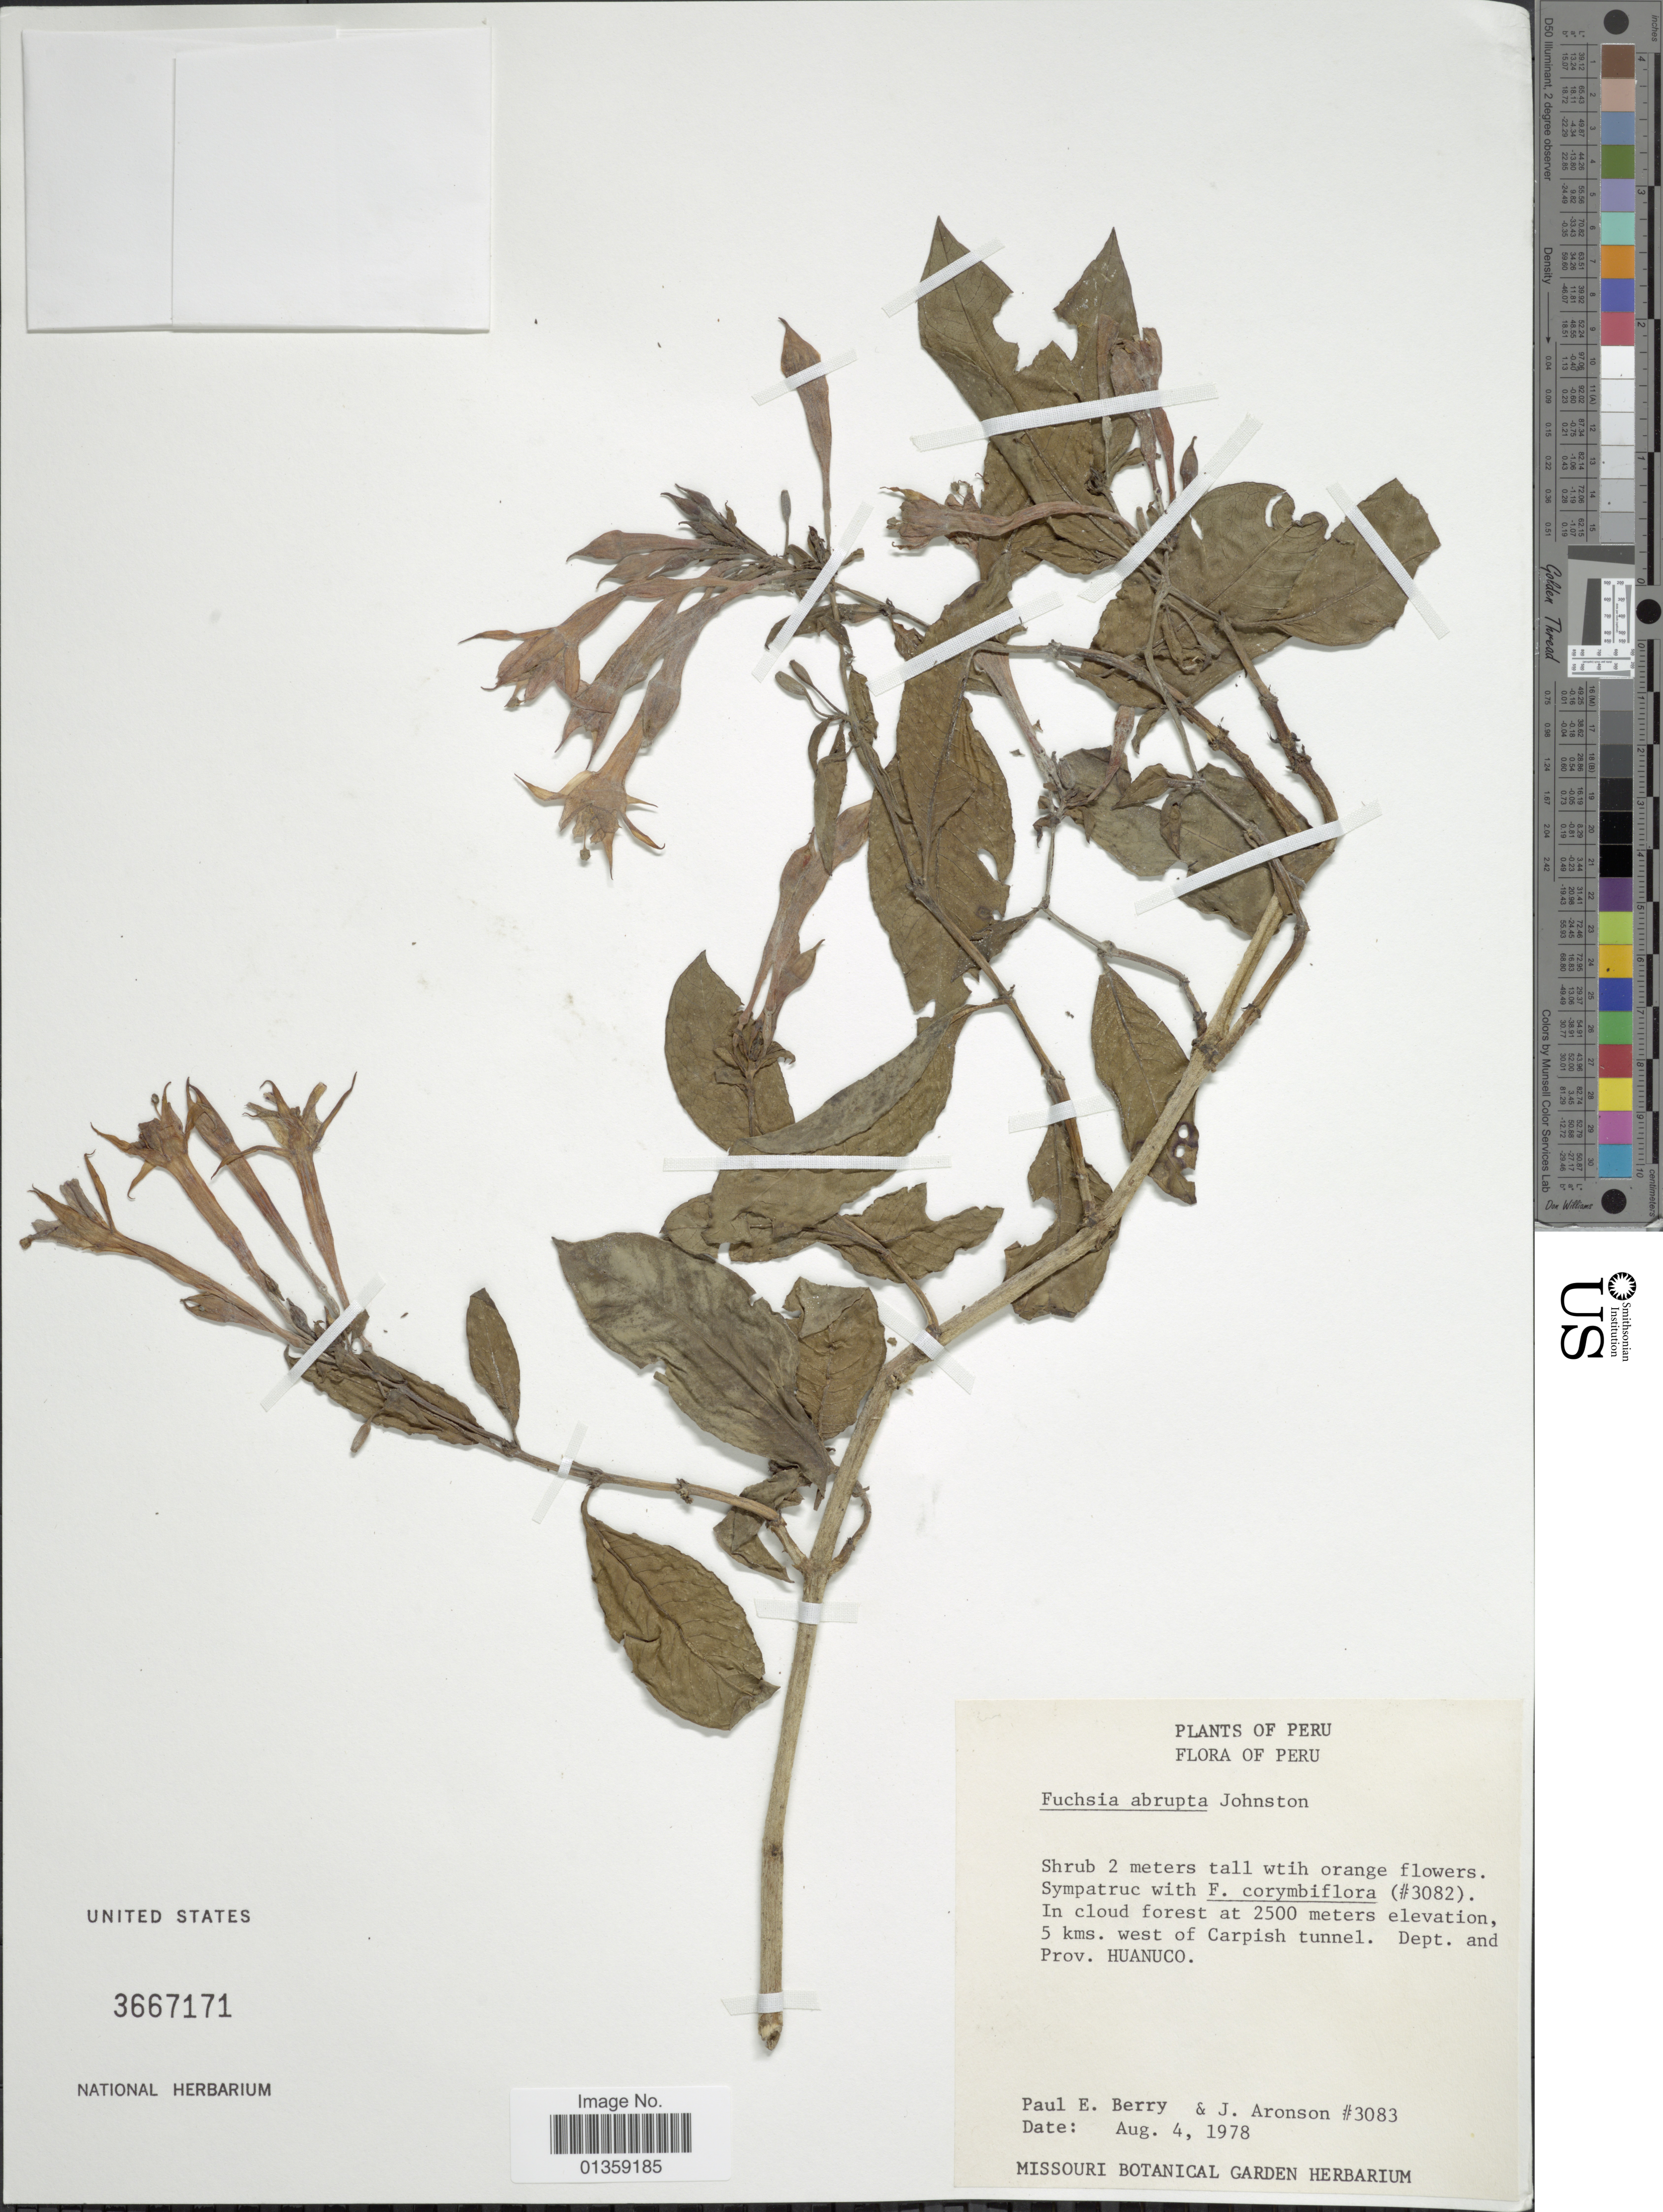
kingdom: Plantae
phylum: Tracheophyta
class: Magnoliopsida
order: Myrtales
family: Onagraceae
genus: Fuchsia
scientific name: Fuchsia abrupta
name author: I.M. Johnst.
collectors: P. E. Berry & J. Aronson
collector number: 3083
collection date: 1978-08-04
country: Peru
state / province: Huánuco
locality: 5 kms. W of Carpish tunnel. Dept. and Prov. Huanuco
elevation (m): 2500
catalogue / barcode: US 3667171